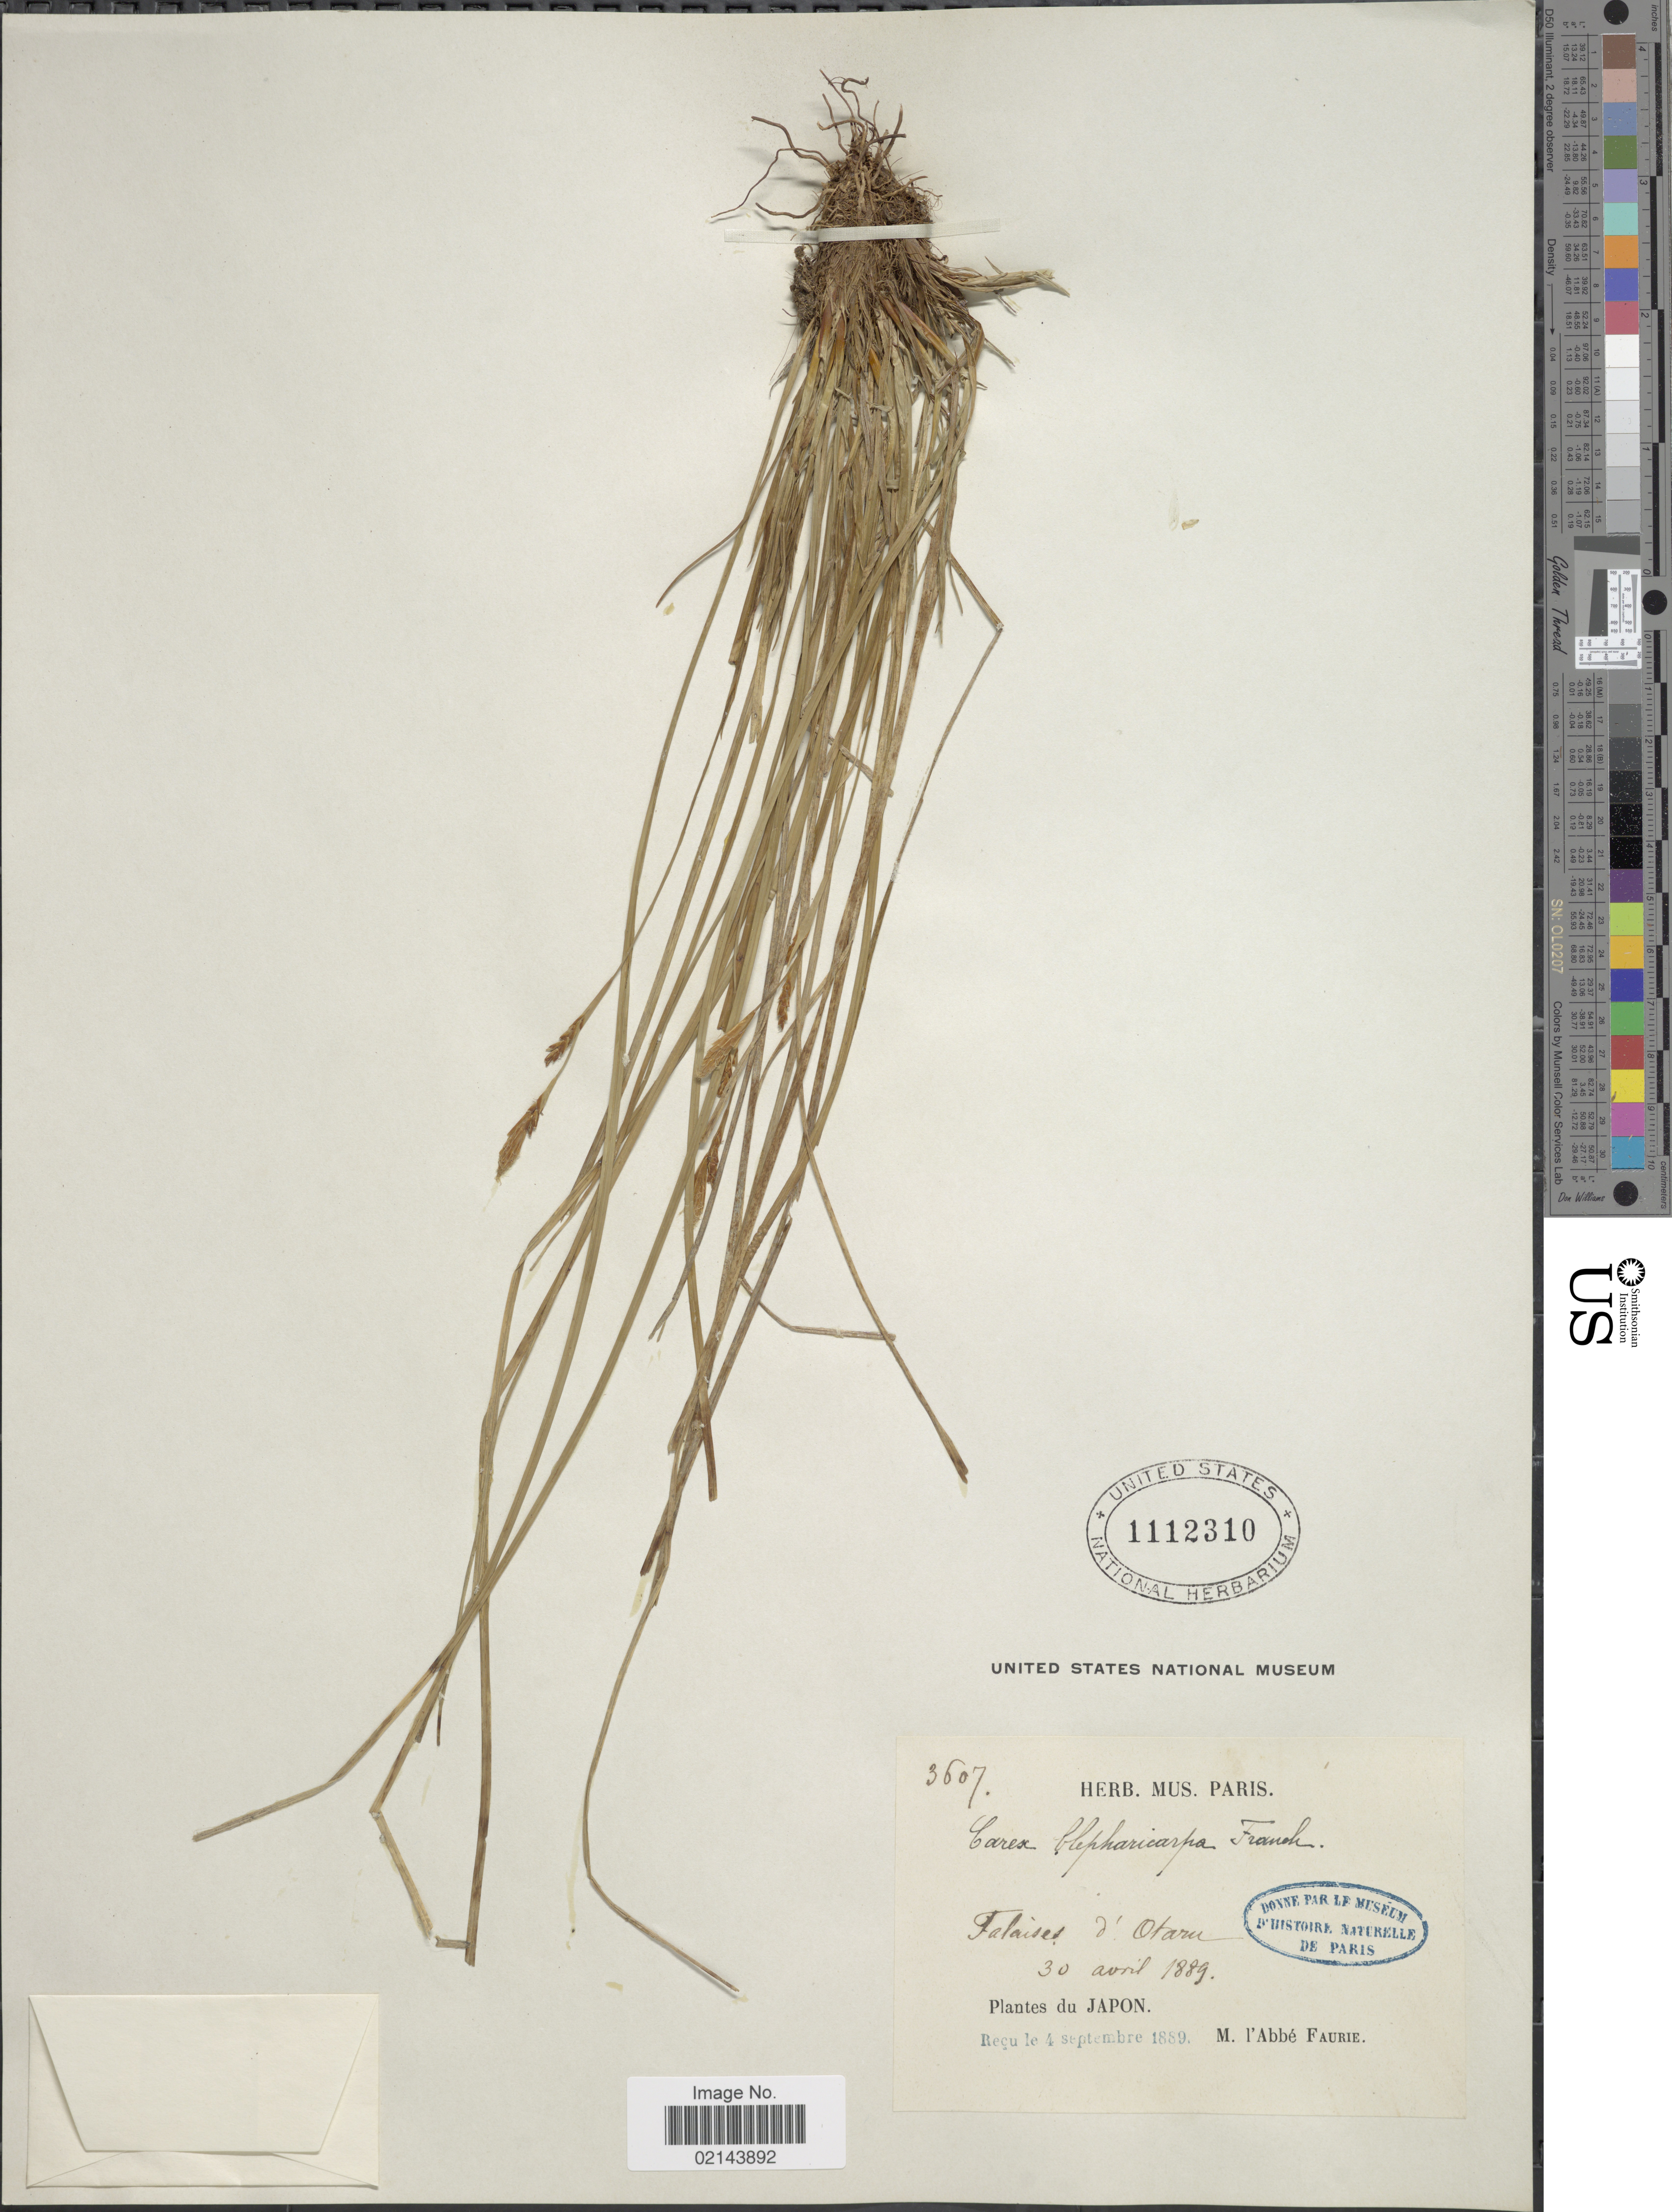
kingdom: Plantae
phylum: Tracheophyta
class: Liliopsida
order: Poales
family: Cyperaceae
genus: Carex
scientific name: Carex blepharicarpa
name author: Franch.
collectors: A. Faurie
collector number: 3607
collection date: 1889-04-30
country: Japan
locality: Falaises d'Otaru. Japon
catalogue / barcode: US 1112310